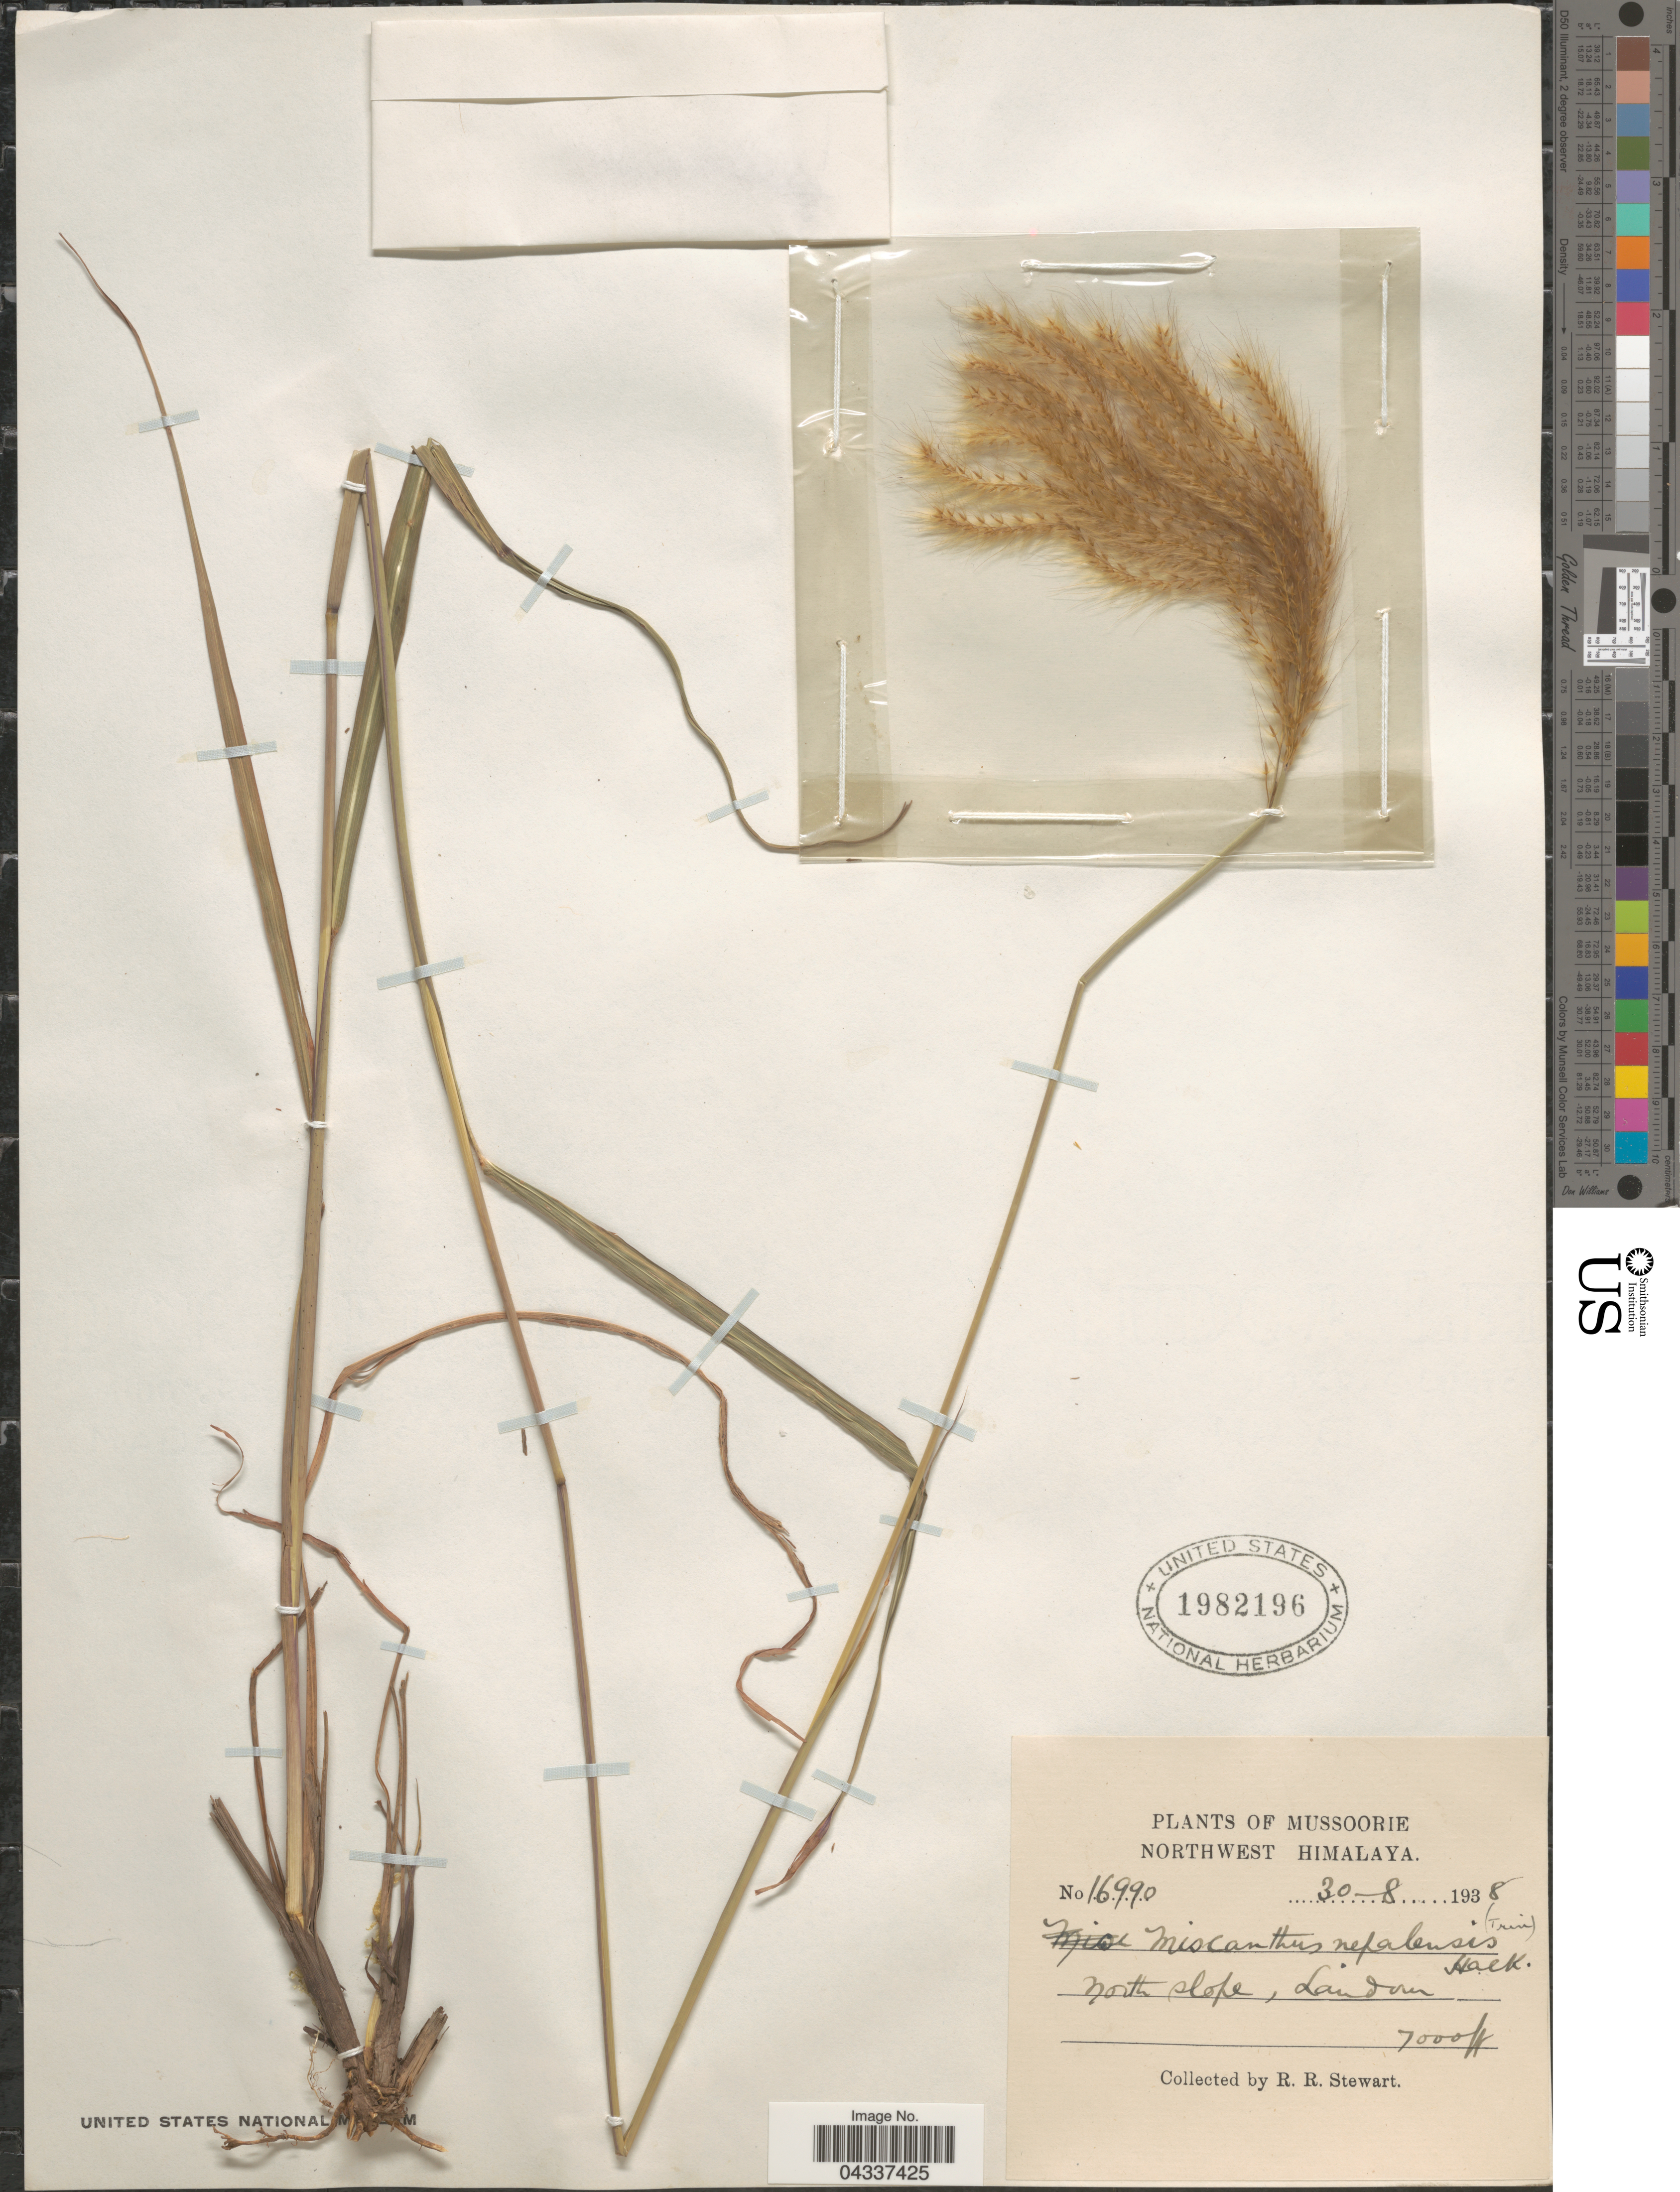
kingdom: Plantae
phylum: Tracheophyta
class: Liliopsida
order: Poales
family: Poaceae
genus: Miscanthus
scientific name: Miscanthus nepalensis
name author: (Trin.) Hack.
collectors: R. Stewart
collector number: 16990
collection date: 1938-08-30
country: India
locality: Mussoorie. Northwest Himalaya. North slope, Landour.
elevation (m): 2134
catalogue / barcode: US 1982196